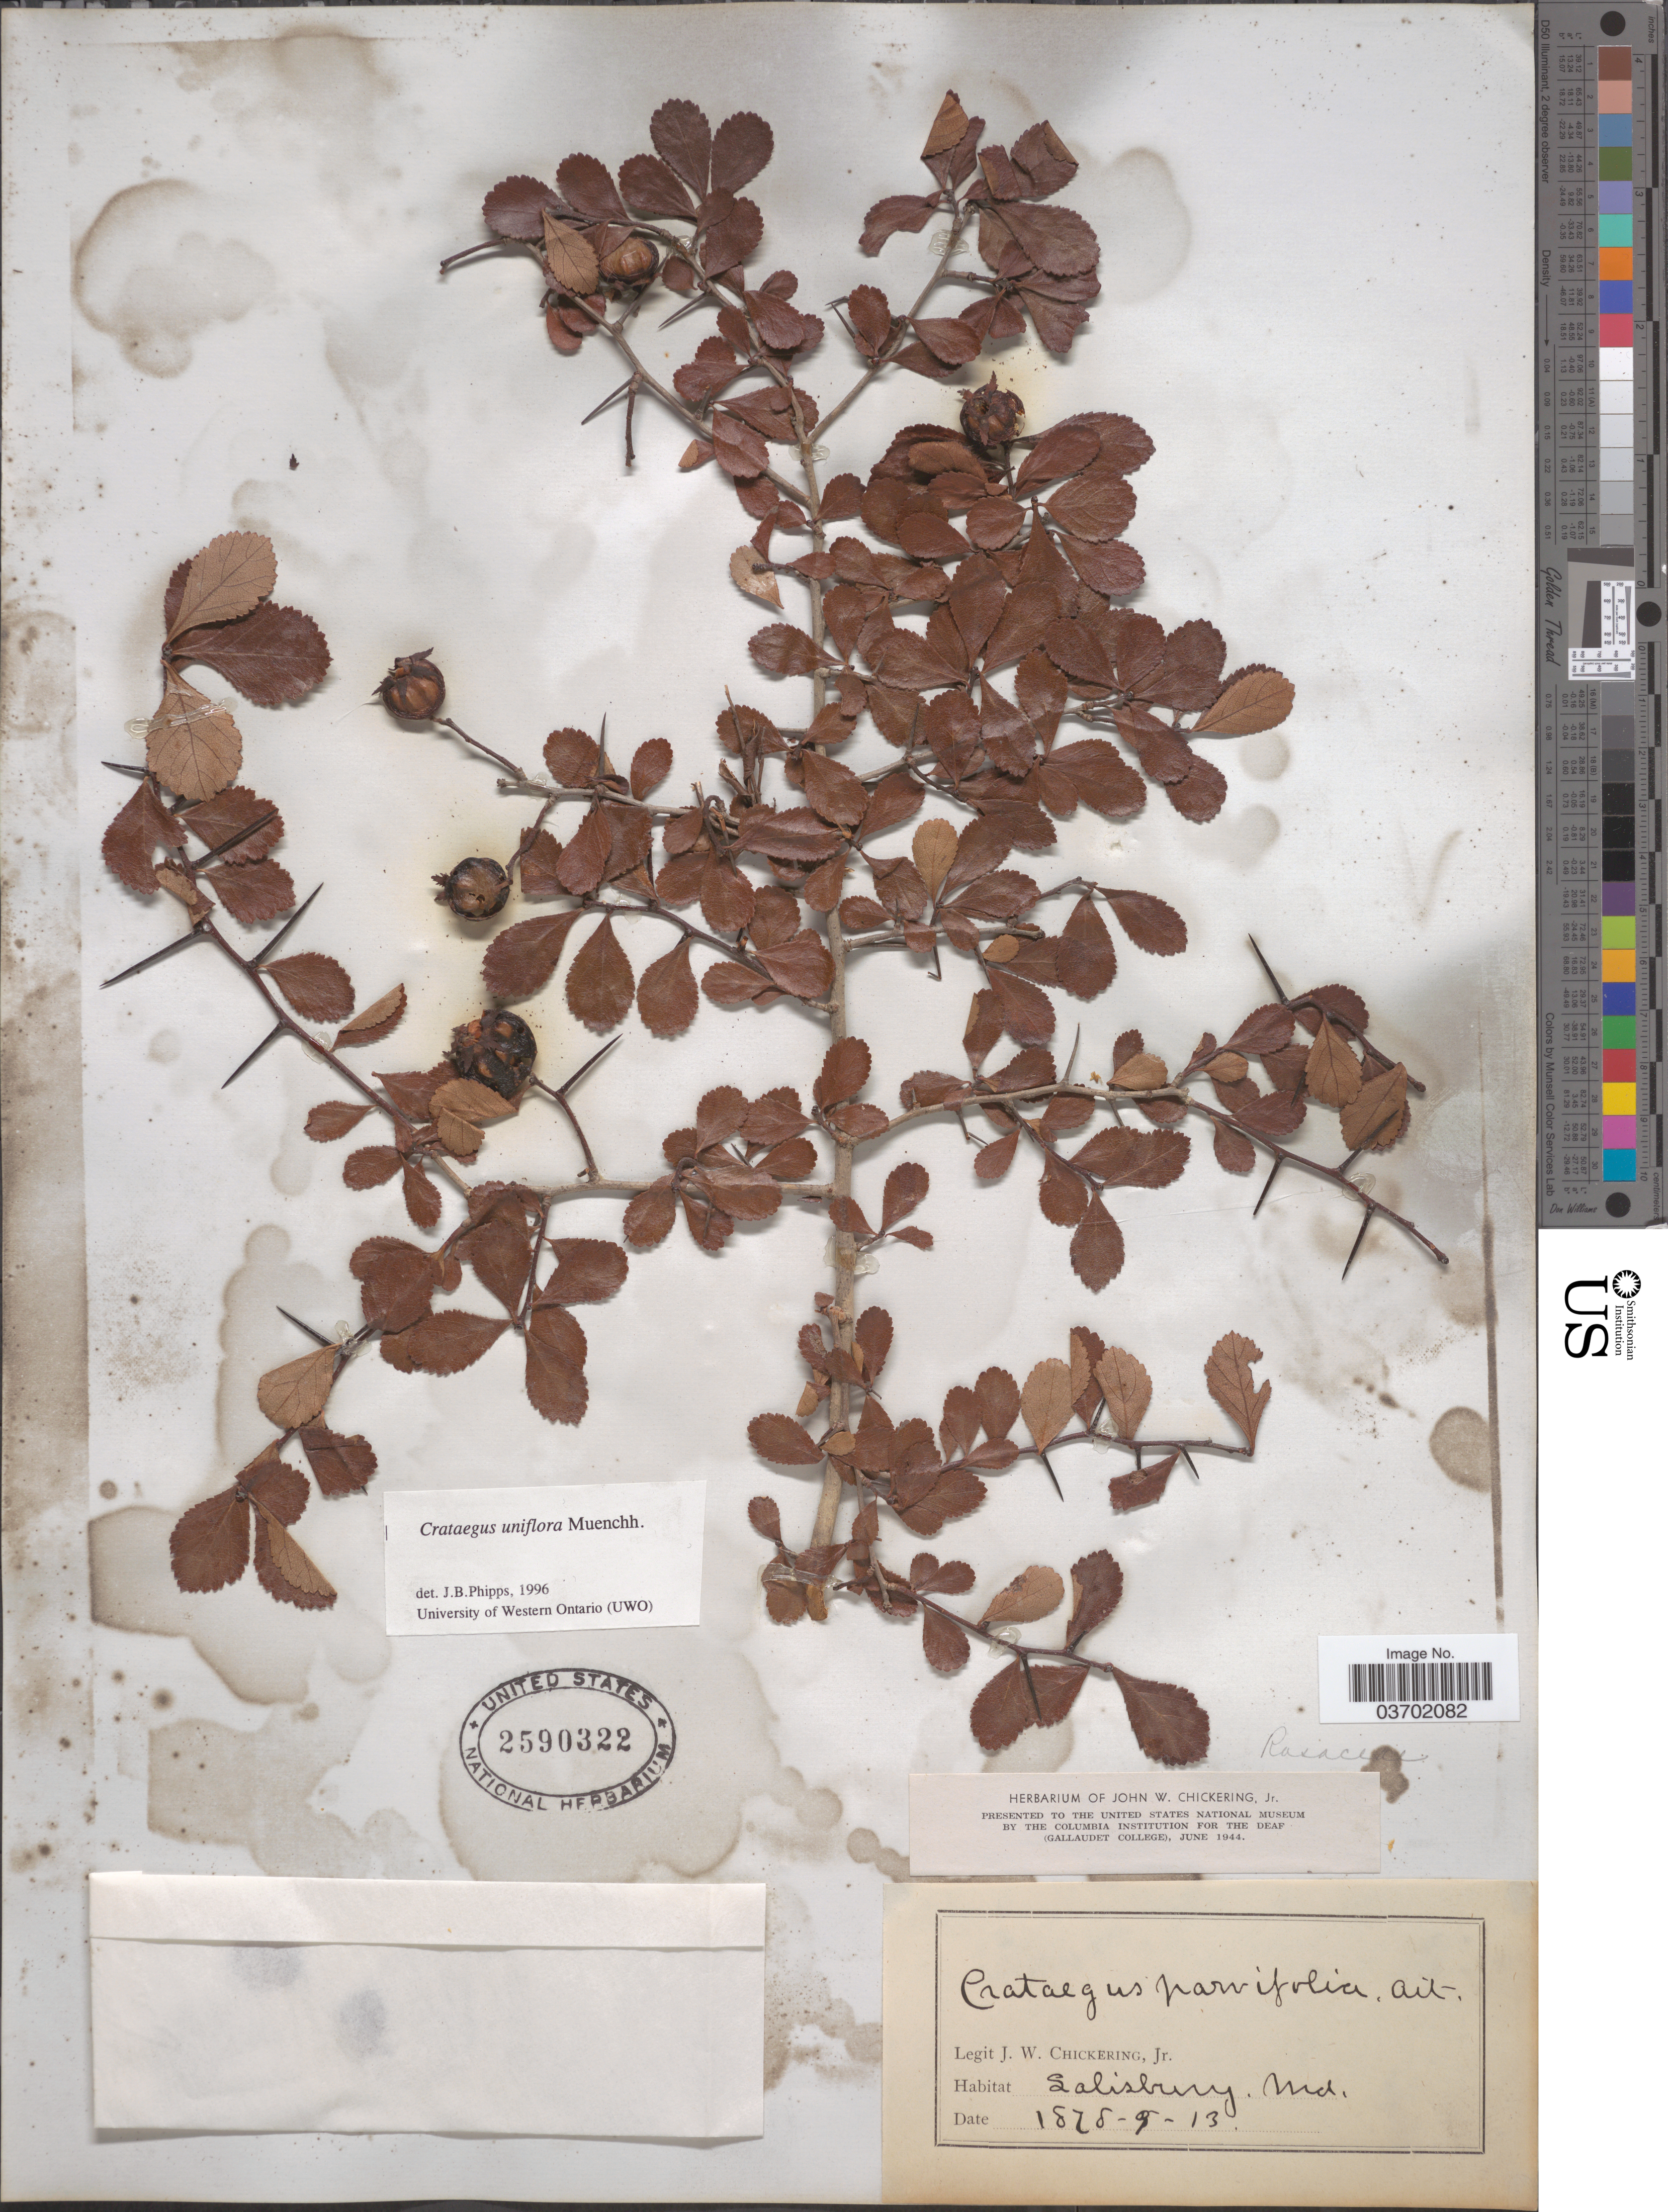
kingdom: Plantae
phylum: Tracheophyta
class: Magnoliopsida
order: Rosales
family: Rosaceae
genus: Crataegus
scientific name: Crataegus uniflora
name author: Münchh.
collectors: J. W. Chickering Jr.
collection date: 1878-09-13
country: United States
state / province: Maryland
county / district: Wicomico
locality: Salisbury.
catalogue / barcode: US 2590322